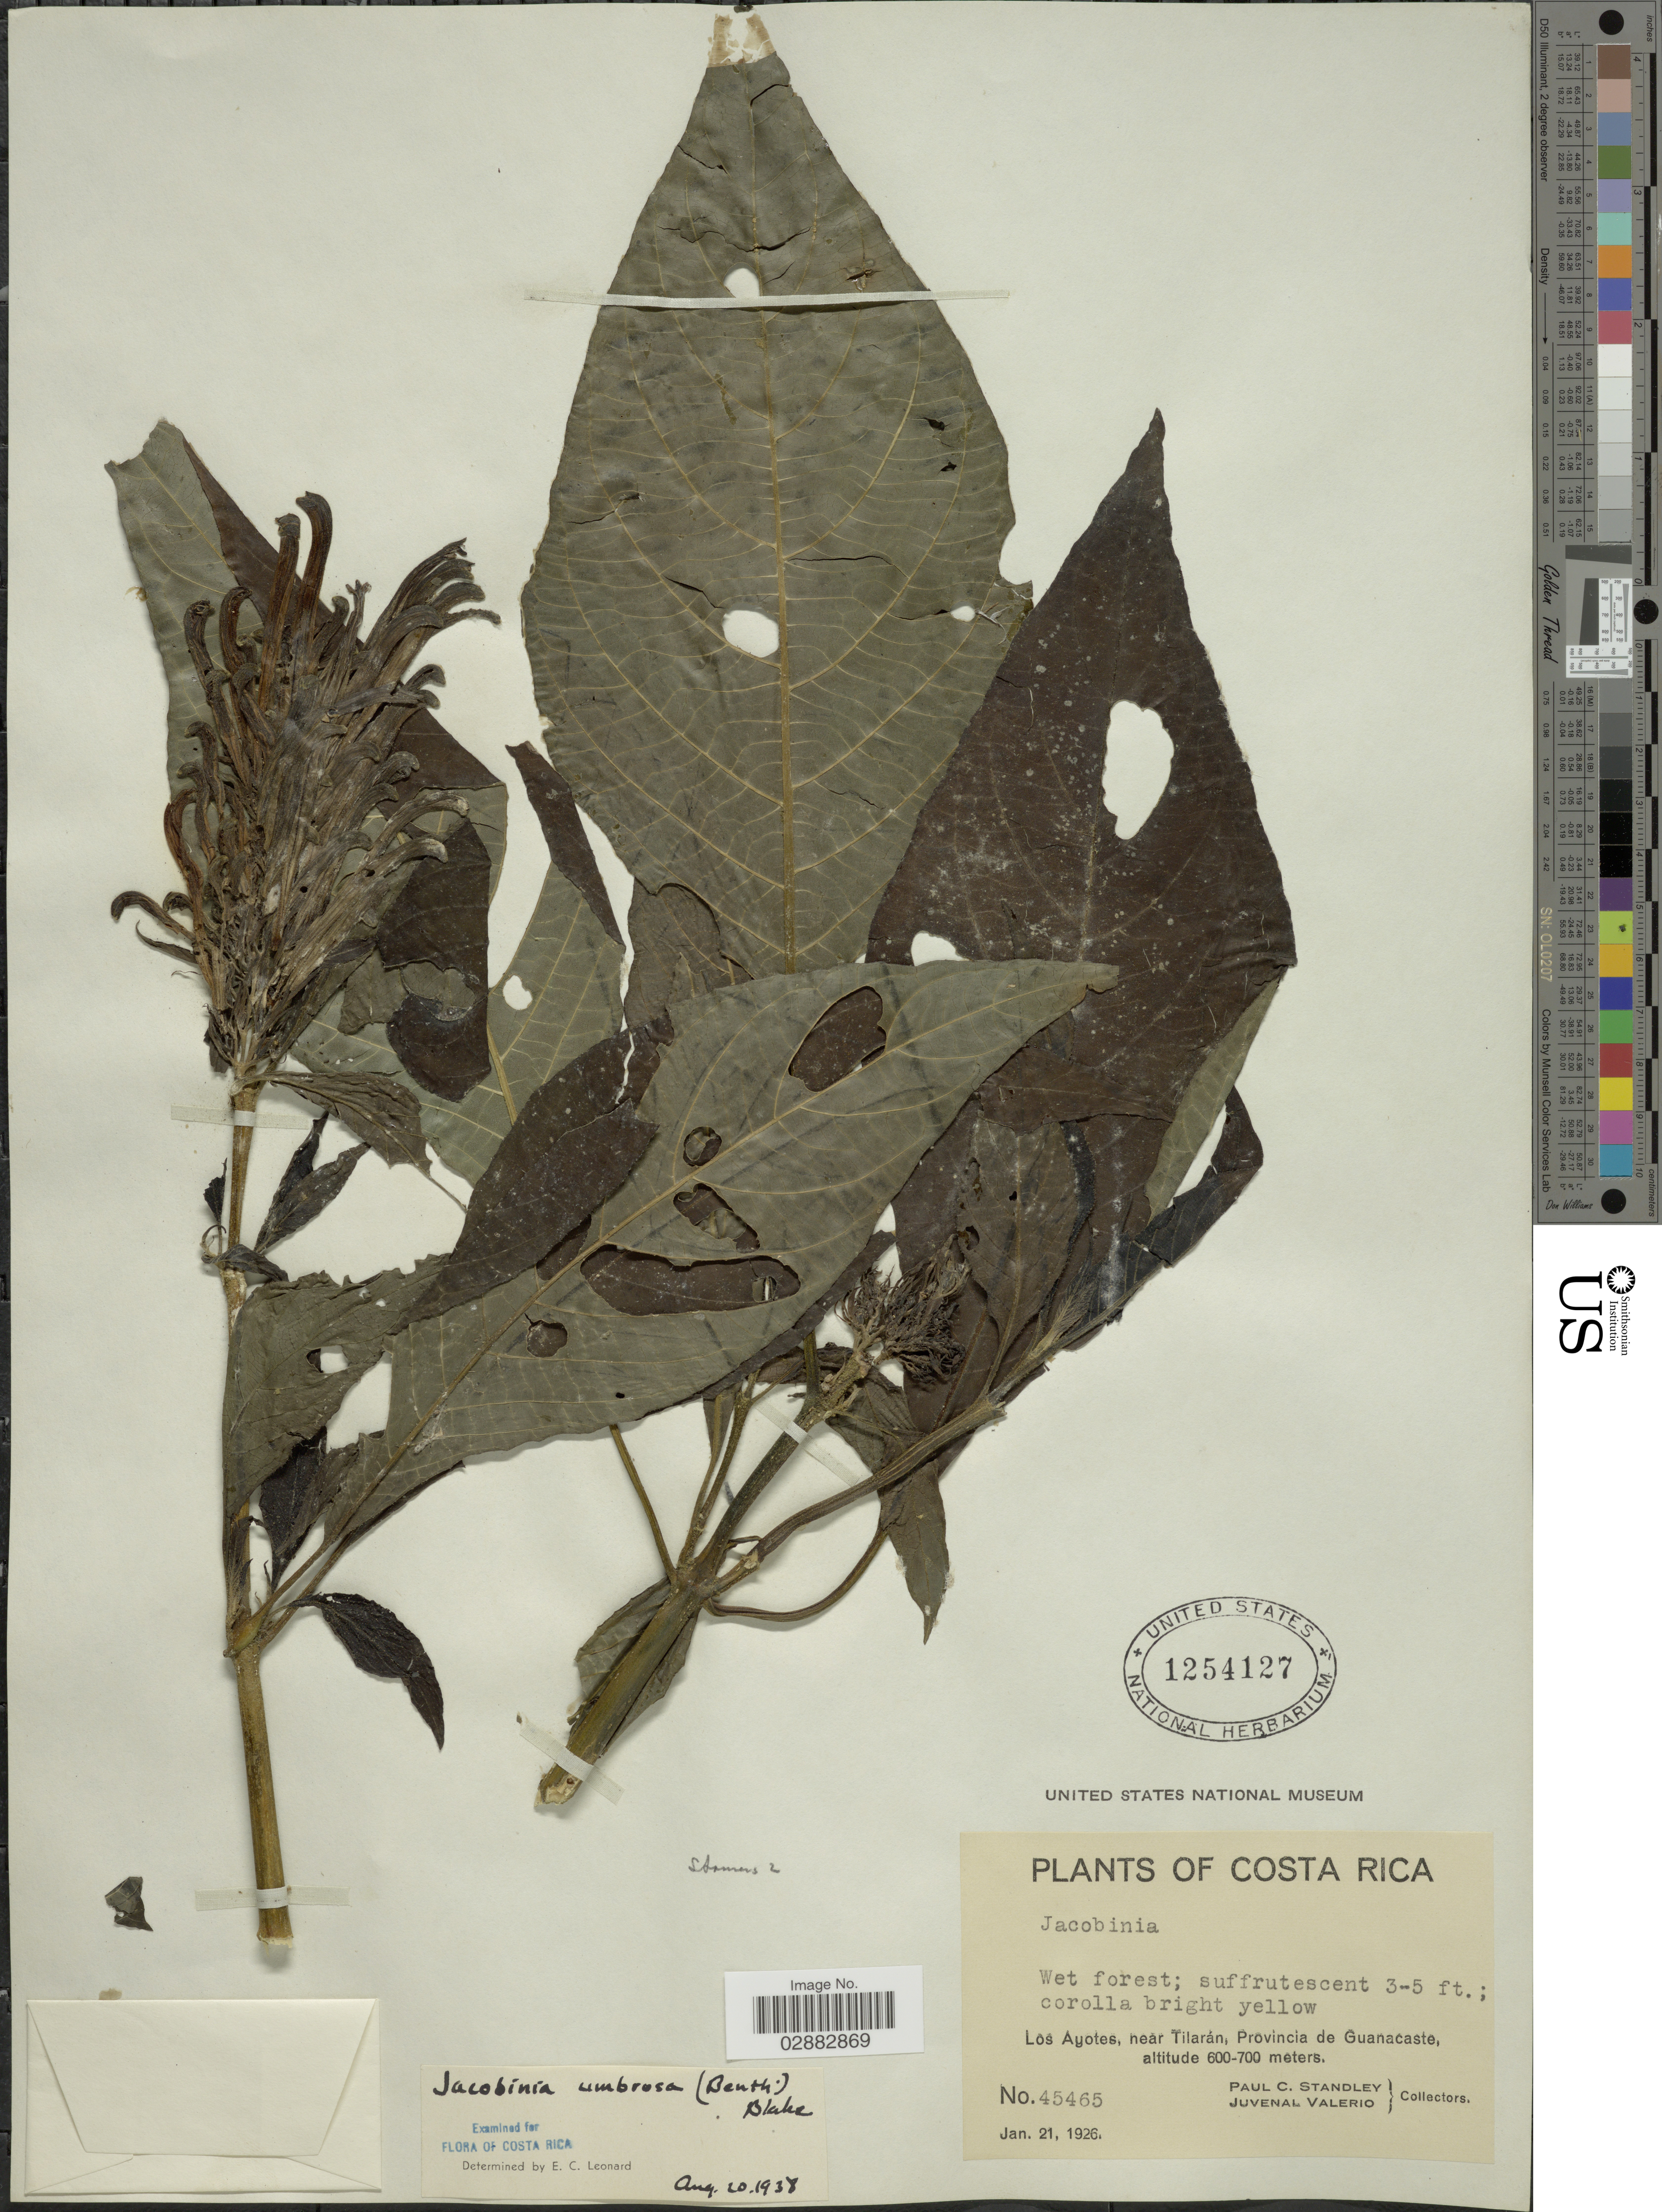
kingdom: Plantae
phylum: Tracheophyta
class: Magnoliopsida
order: Lamiales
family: Acanthaceae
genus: Jacobinia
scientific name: Jacobinia umbrosa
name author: (Benth.) S.F. Blake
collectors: P. C. Standley & J. Valerio R.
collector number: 45465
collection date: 1926-01-21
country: Costa Rica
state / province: Guanacaste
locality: Los Ayotes, near Tilarán, Provincia de Guanacaste.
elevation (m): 600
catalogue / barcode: US 1254127